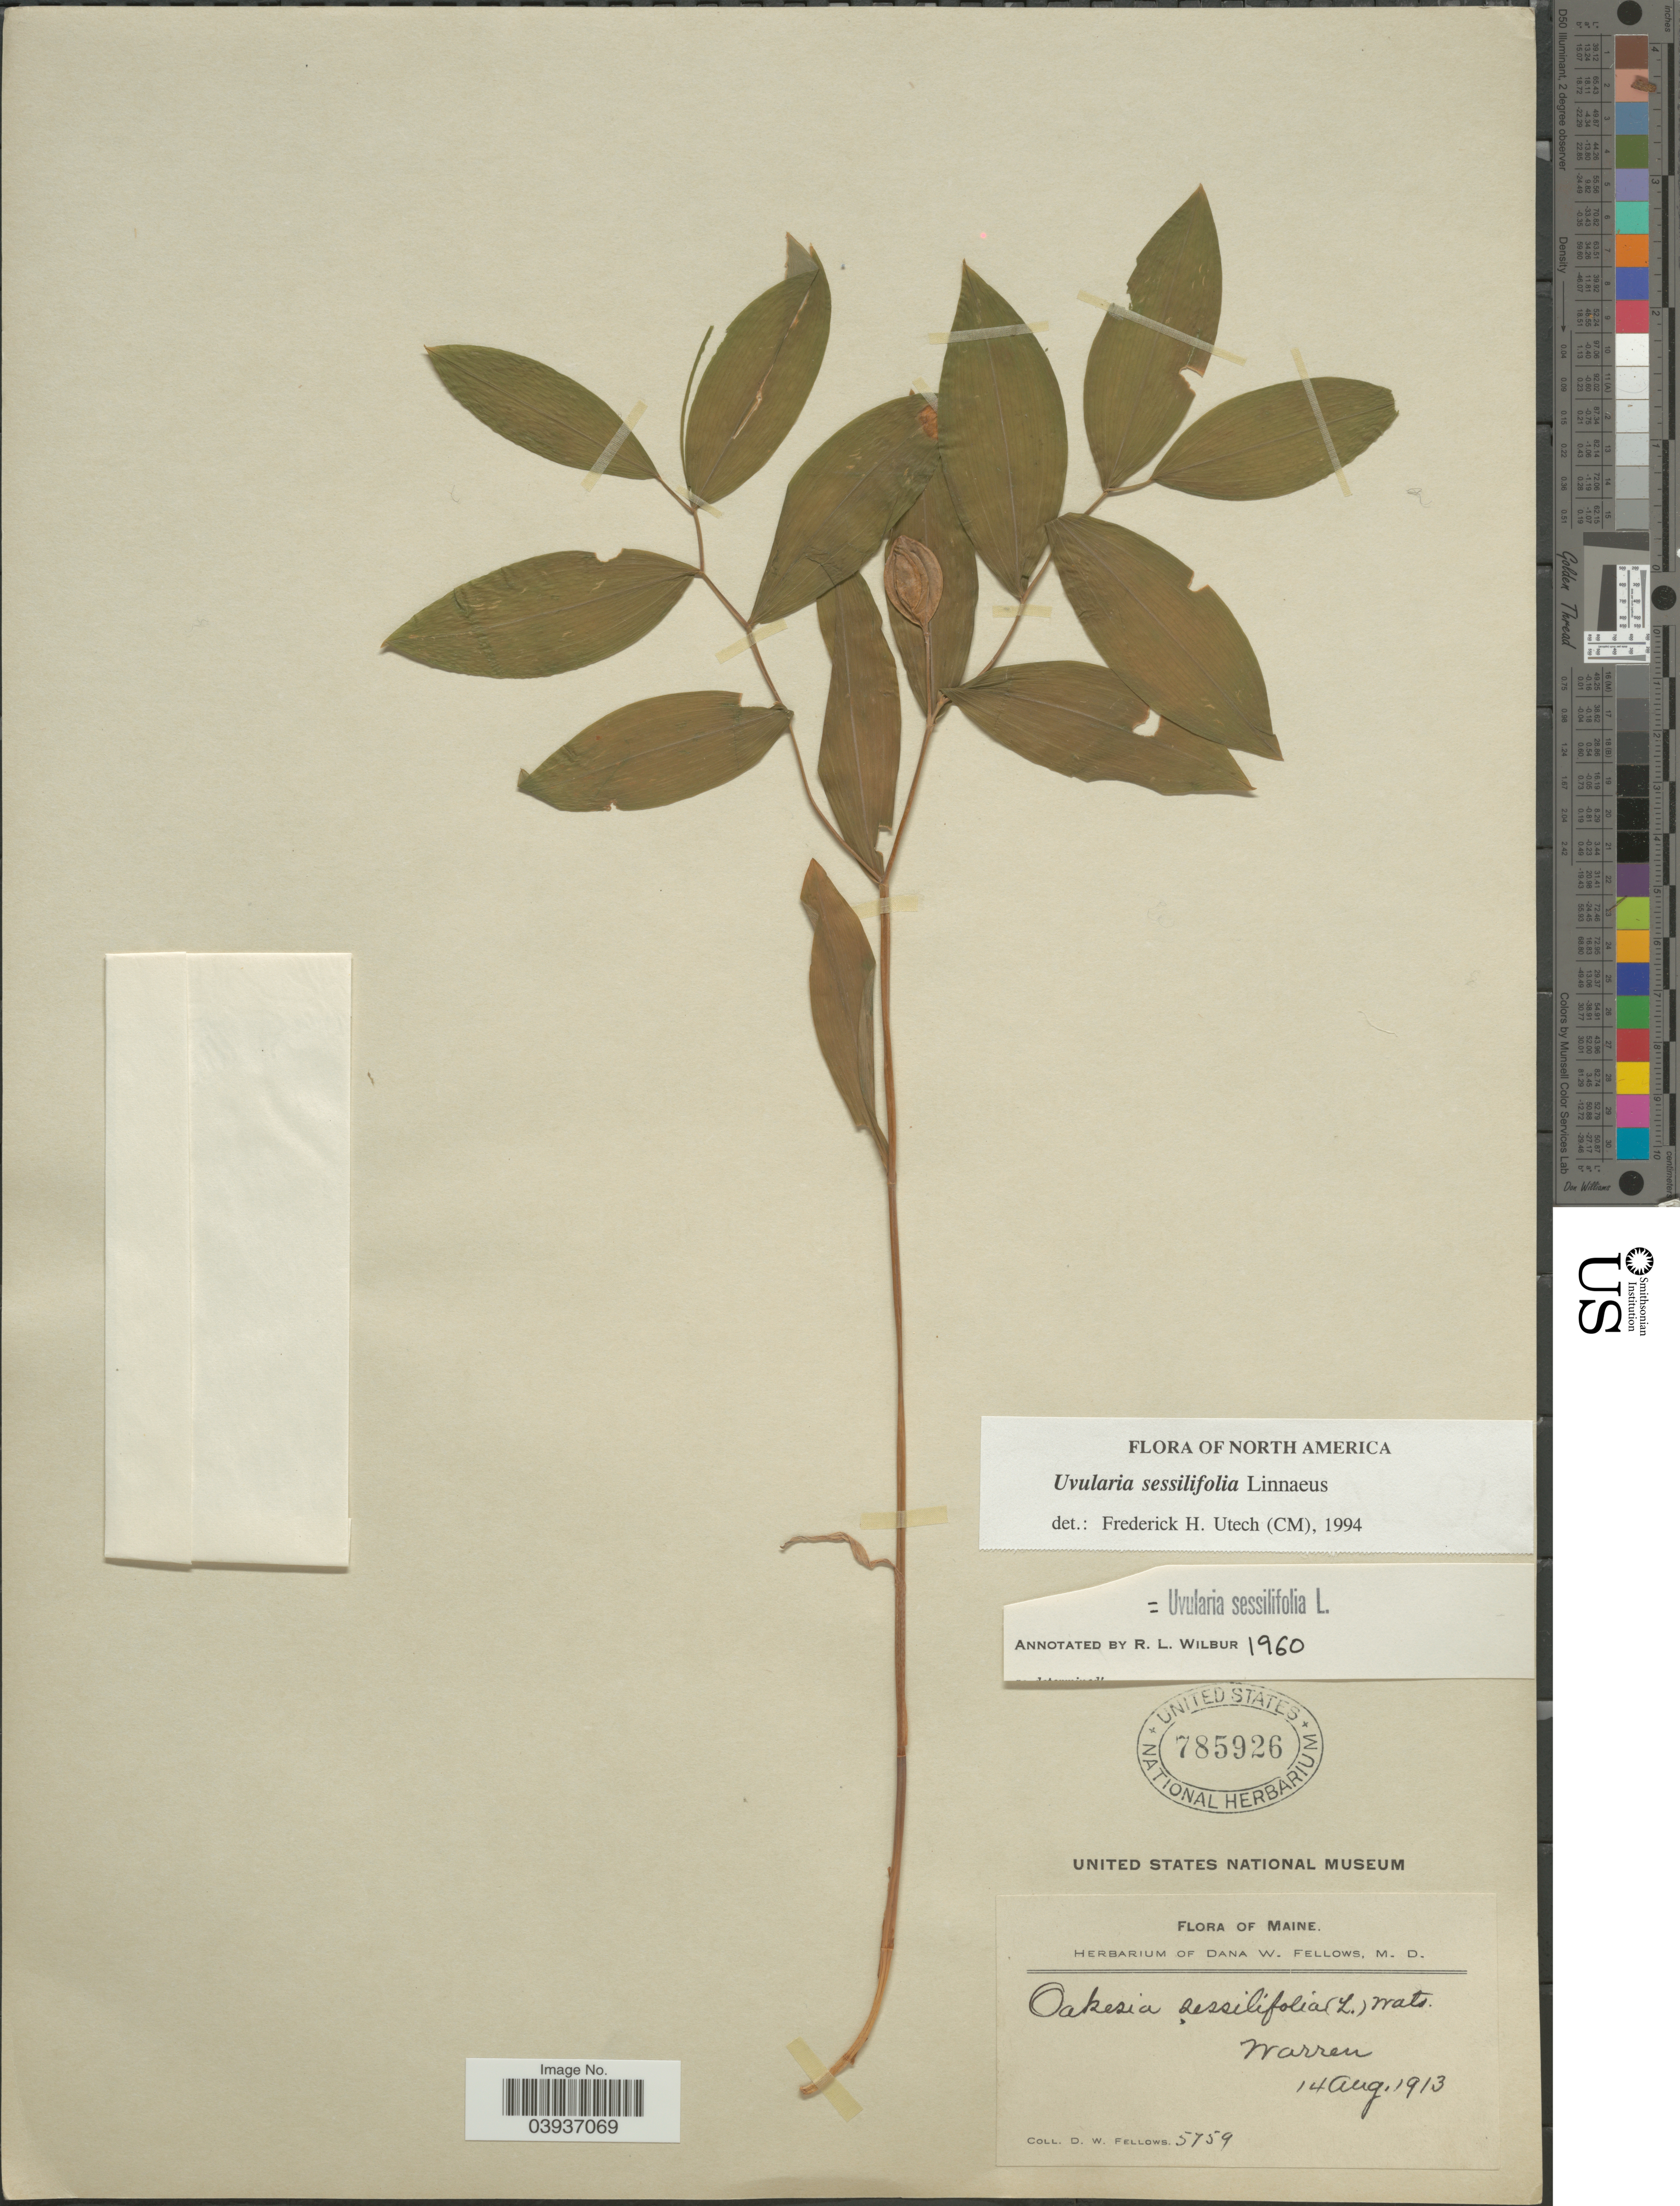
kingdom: Plantae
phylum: Tracheophyta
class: Liliopsida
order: Liliales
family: Colchicaceae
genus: Uvularia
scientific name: Uvularia sessilifolia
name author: L.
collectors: D. W. Fellows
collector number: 5759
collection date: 1913-08-14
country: United States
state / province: Maine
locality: Warren.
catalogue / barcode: US 785926